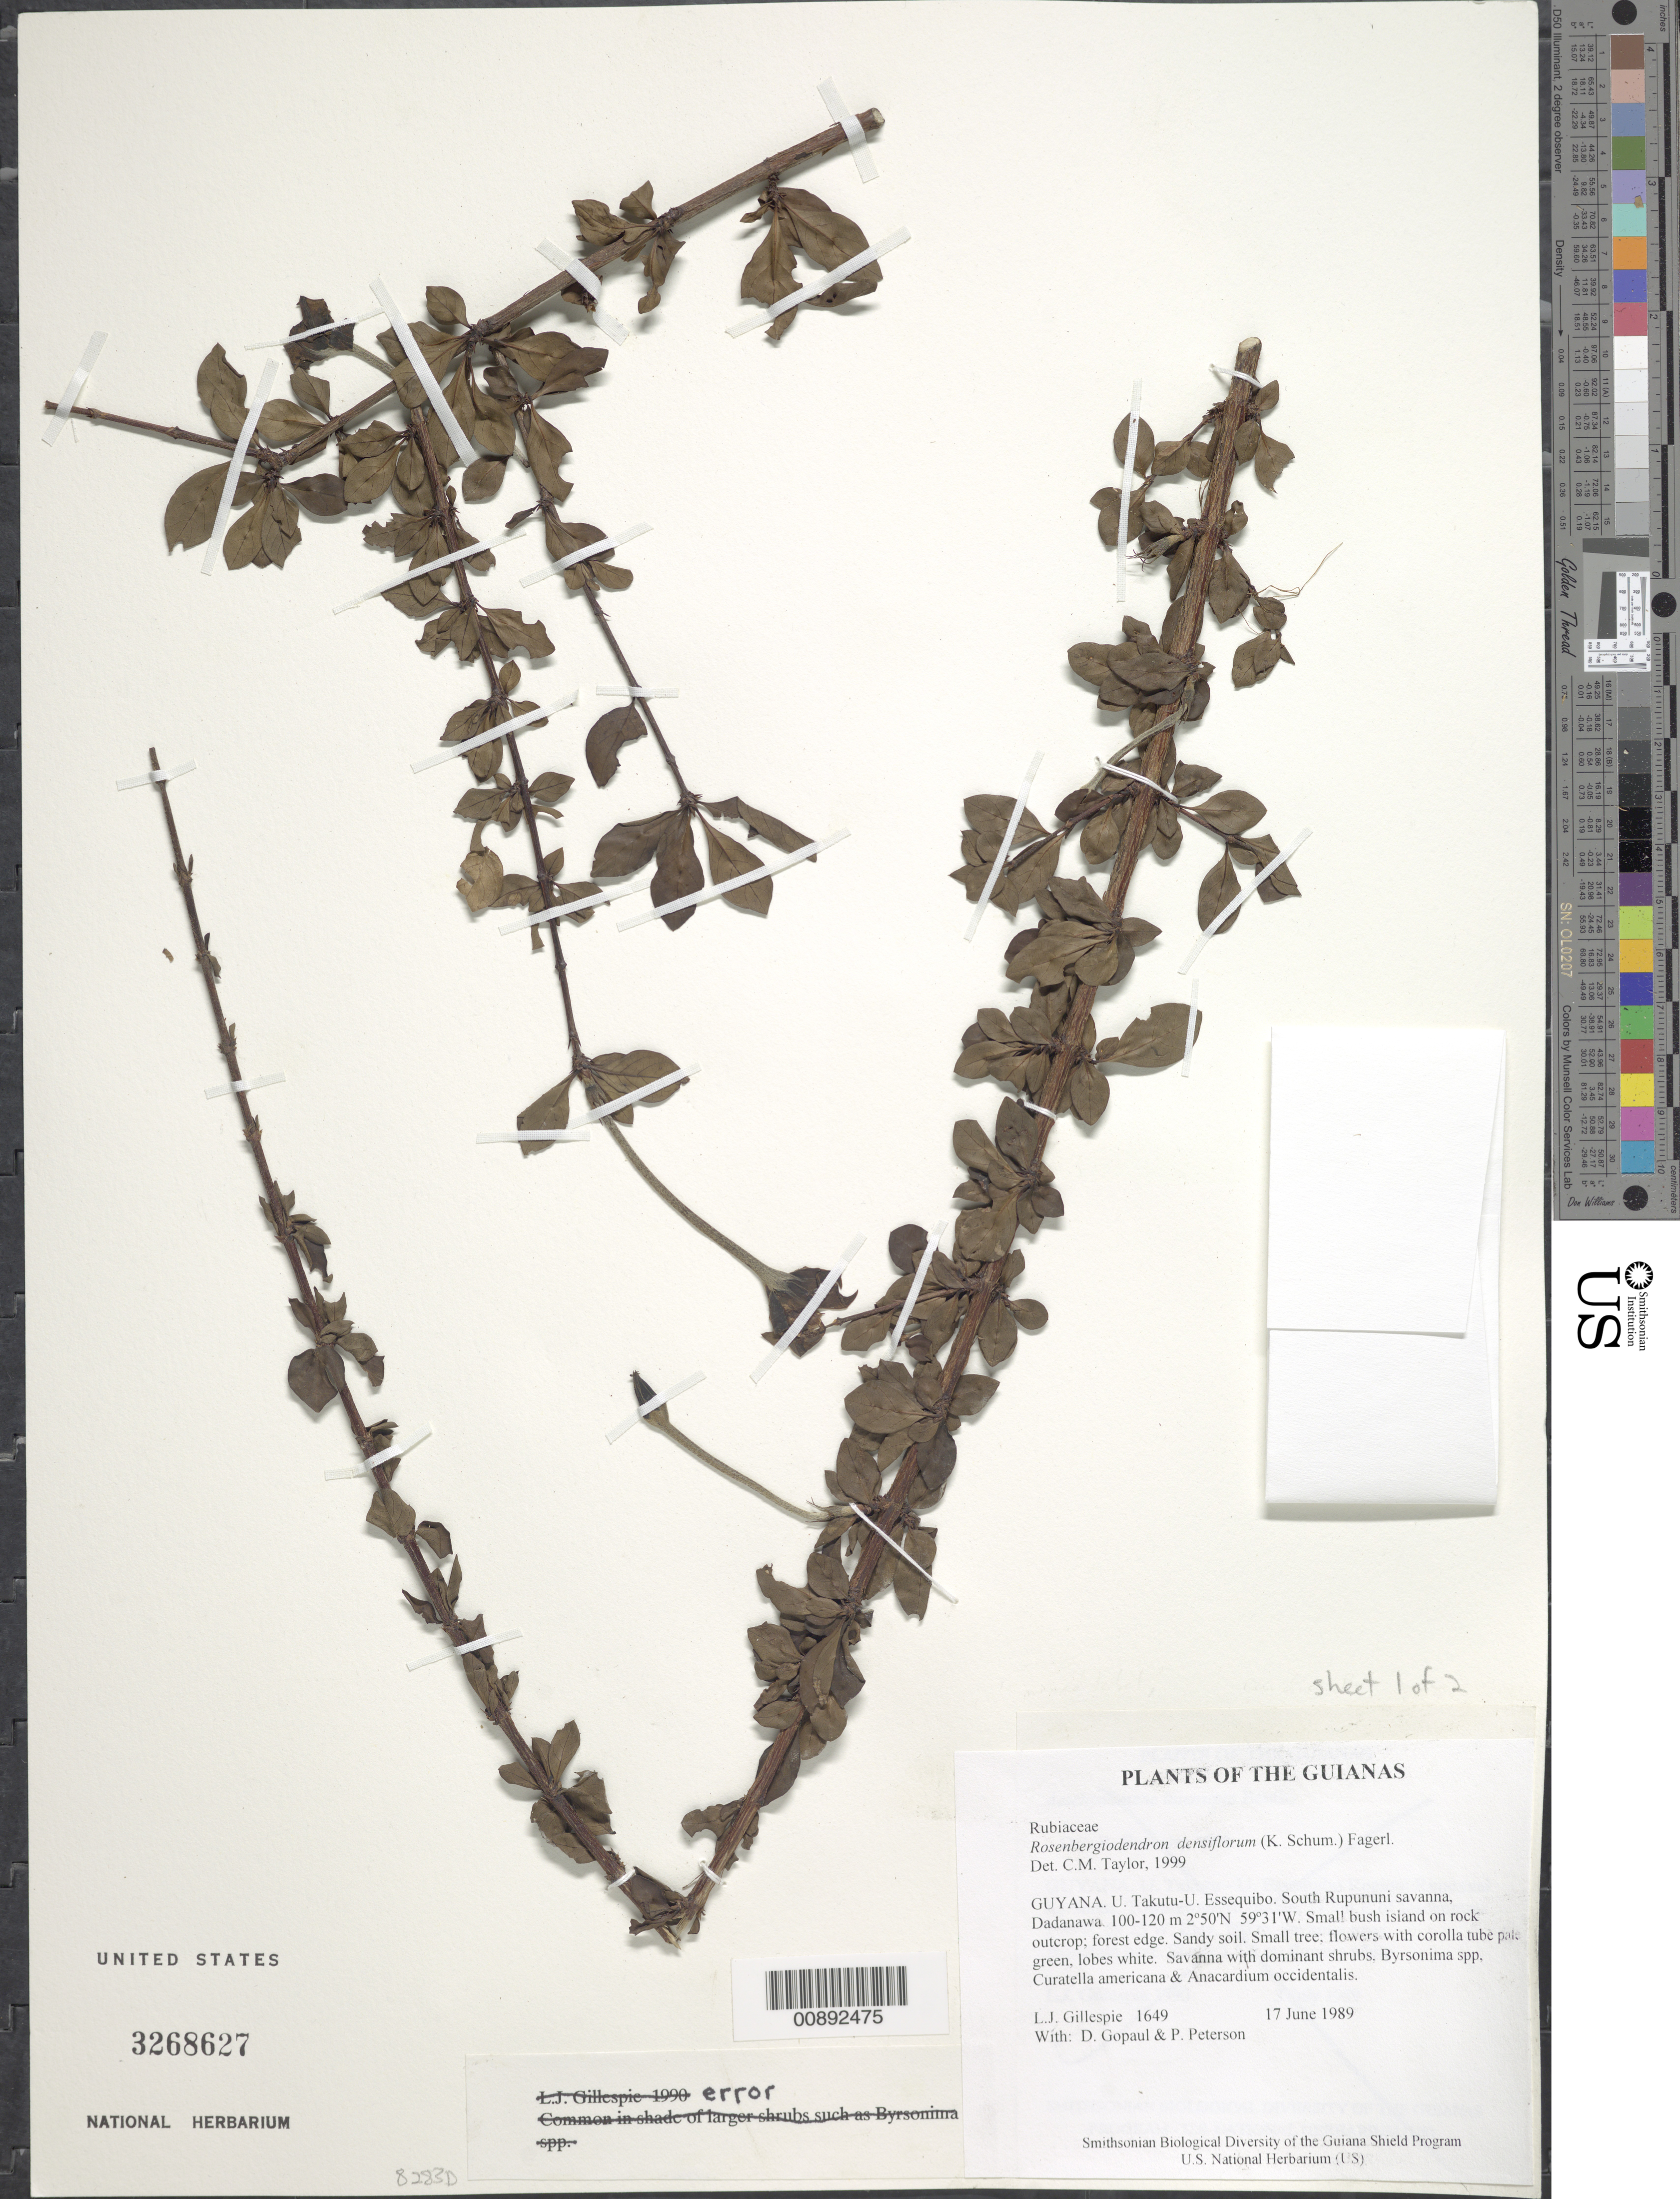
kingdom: Plantae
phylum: Tracheophyta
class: Magnoliopsida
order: Gentianales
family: Rubiaceae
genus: Rosenbergiodendron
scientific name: Rosenbergiodendron densiflorum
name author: (K. Schum.) Fagerl.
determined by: Taylor, Charlotte M.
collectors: L. J. Gillespie, D. Gopaul & P. M. Peterson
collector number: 1649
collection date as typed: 17 June 1989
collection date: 1989-06-17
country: Guyana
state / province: U. Takutu-U. Essequibo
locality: South Rupununi savanna, Dadanawa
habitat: Small bush island on rock outcrop; forest edge. Sandy soil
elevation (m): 100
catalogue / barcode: US 3268627